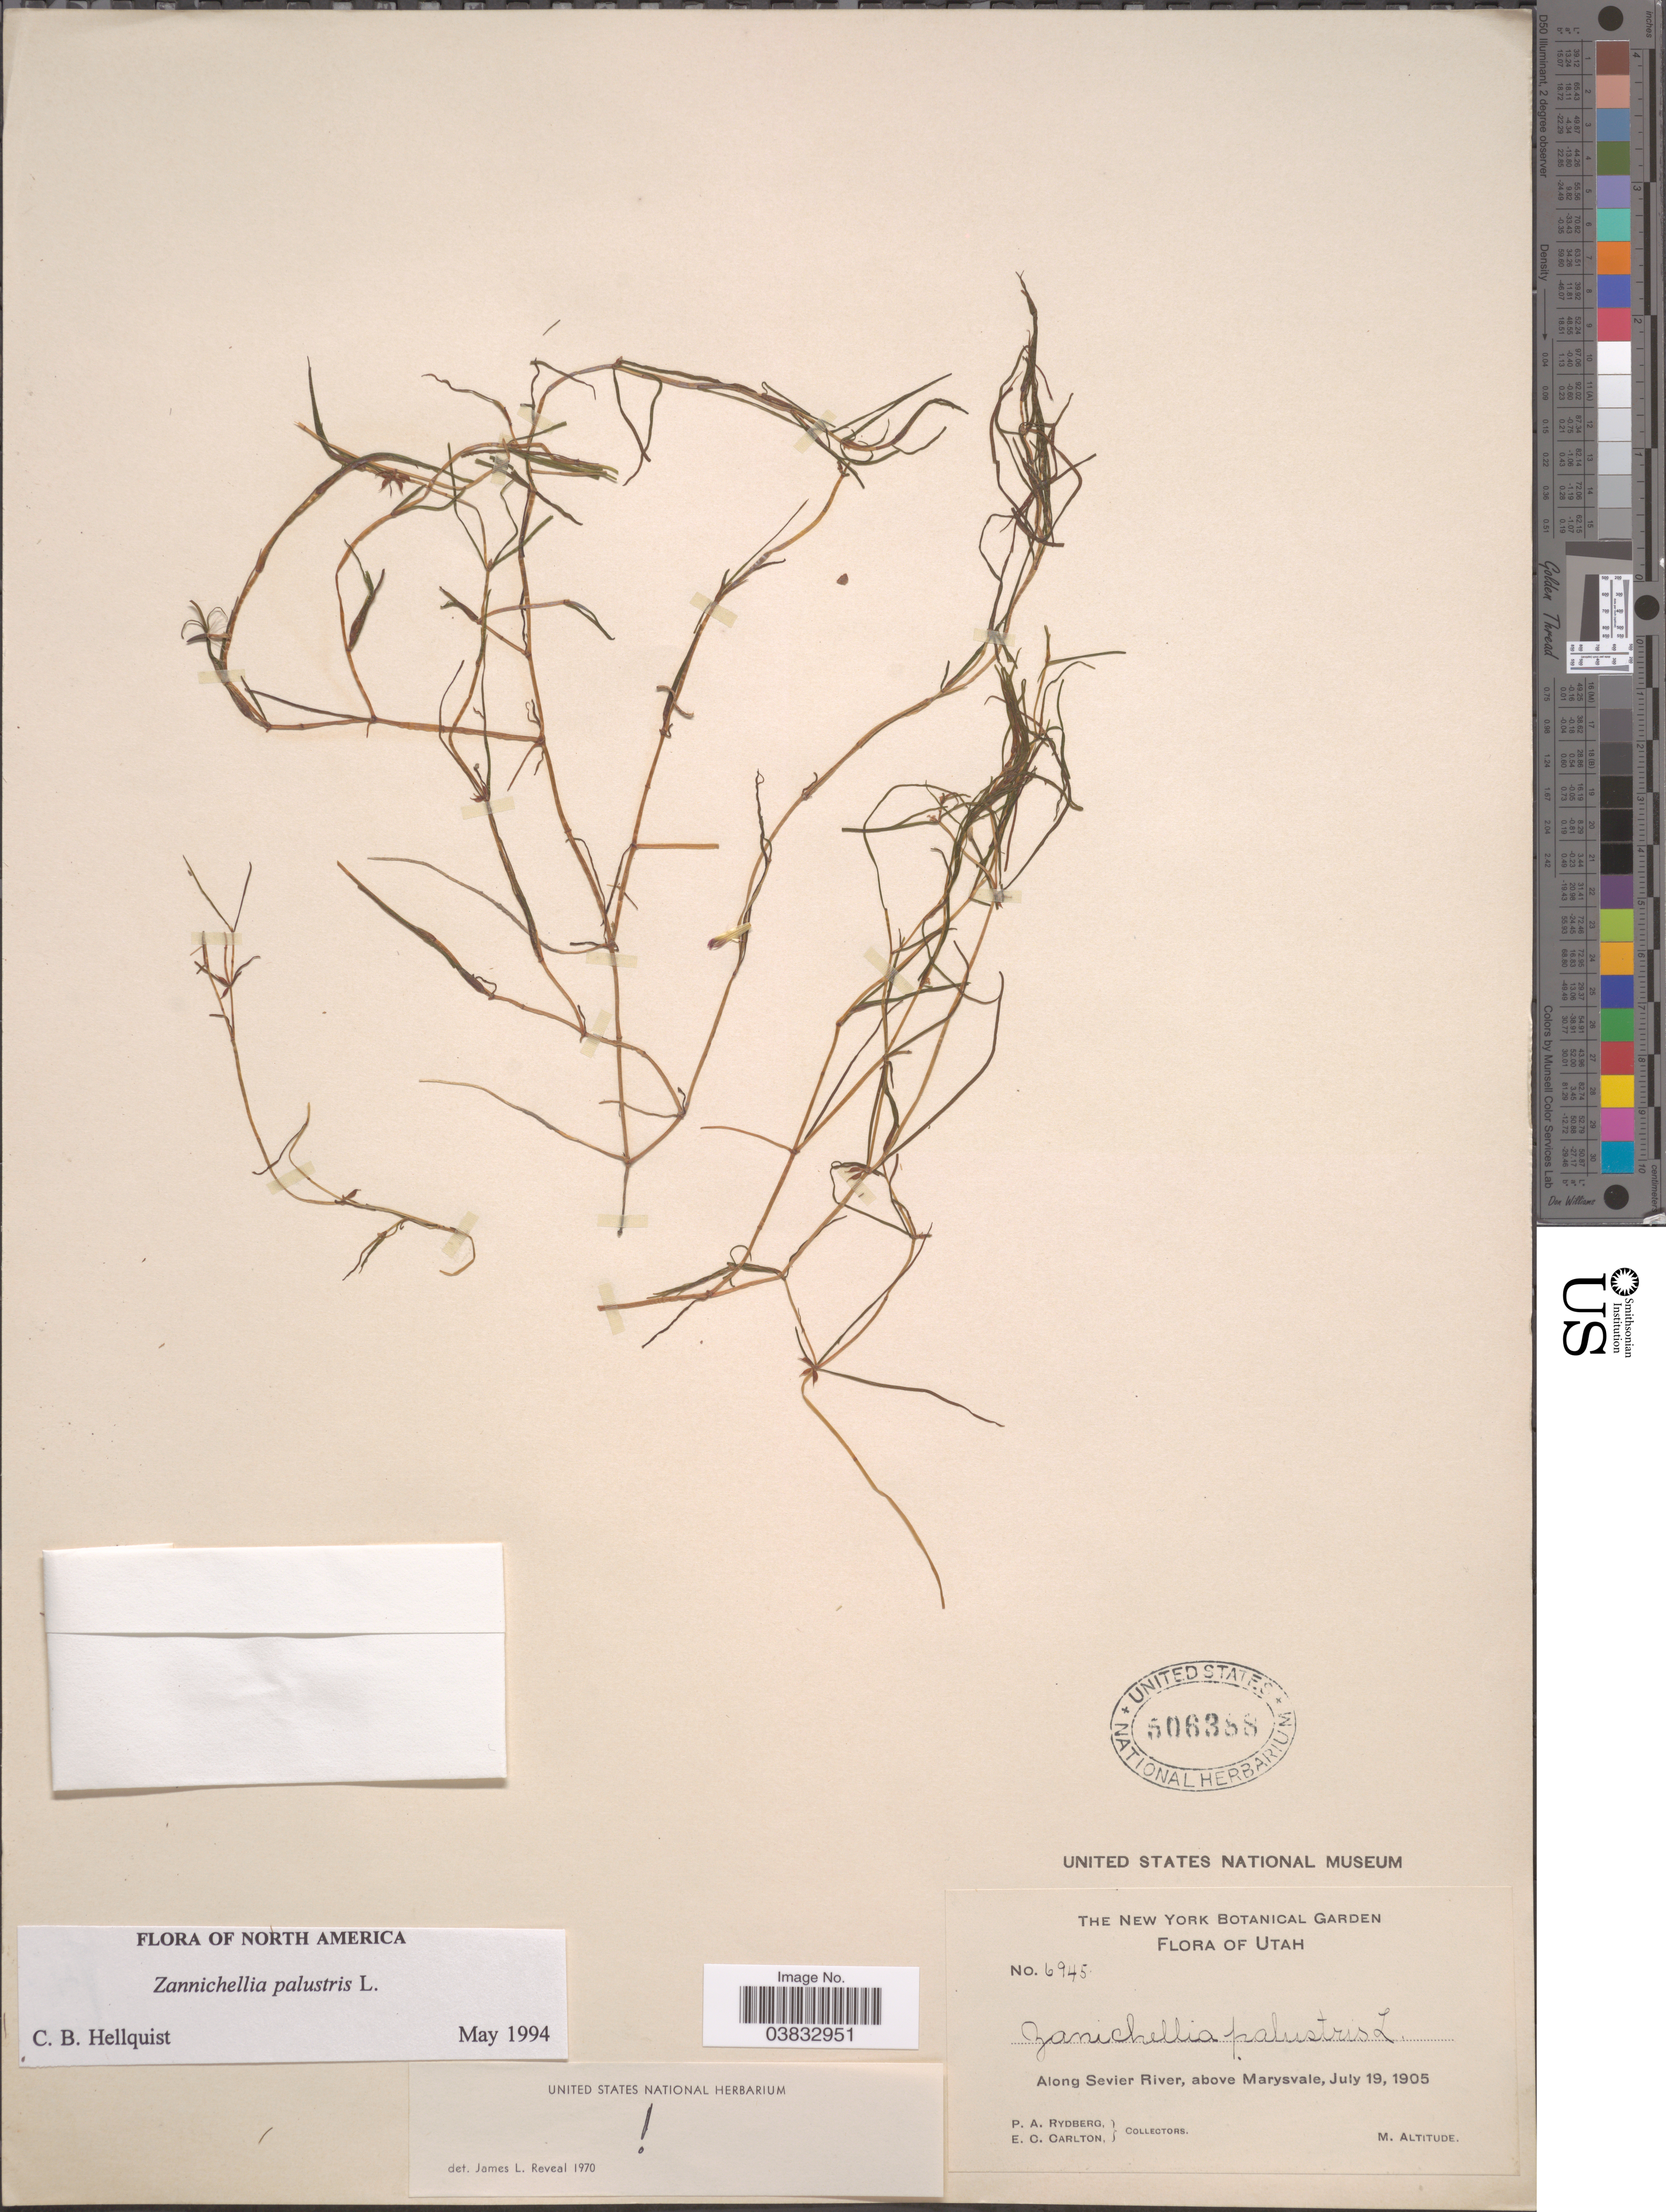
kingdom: Plantae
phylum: Tracheophyta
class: Liliopsida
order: Alismatales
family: Potamogetonaceae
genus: Zannichellia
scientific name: Zannichellia palustris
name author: L.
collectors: P. A. Rydberg & E. Carlton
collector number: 6945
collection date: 1905-07-19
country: United States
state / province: Utah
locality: Along Sevier River, above Marysvale.